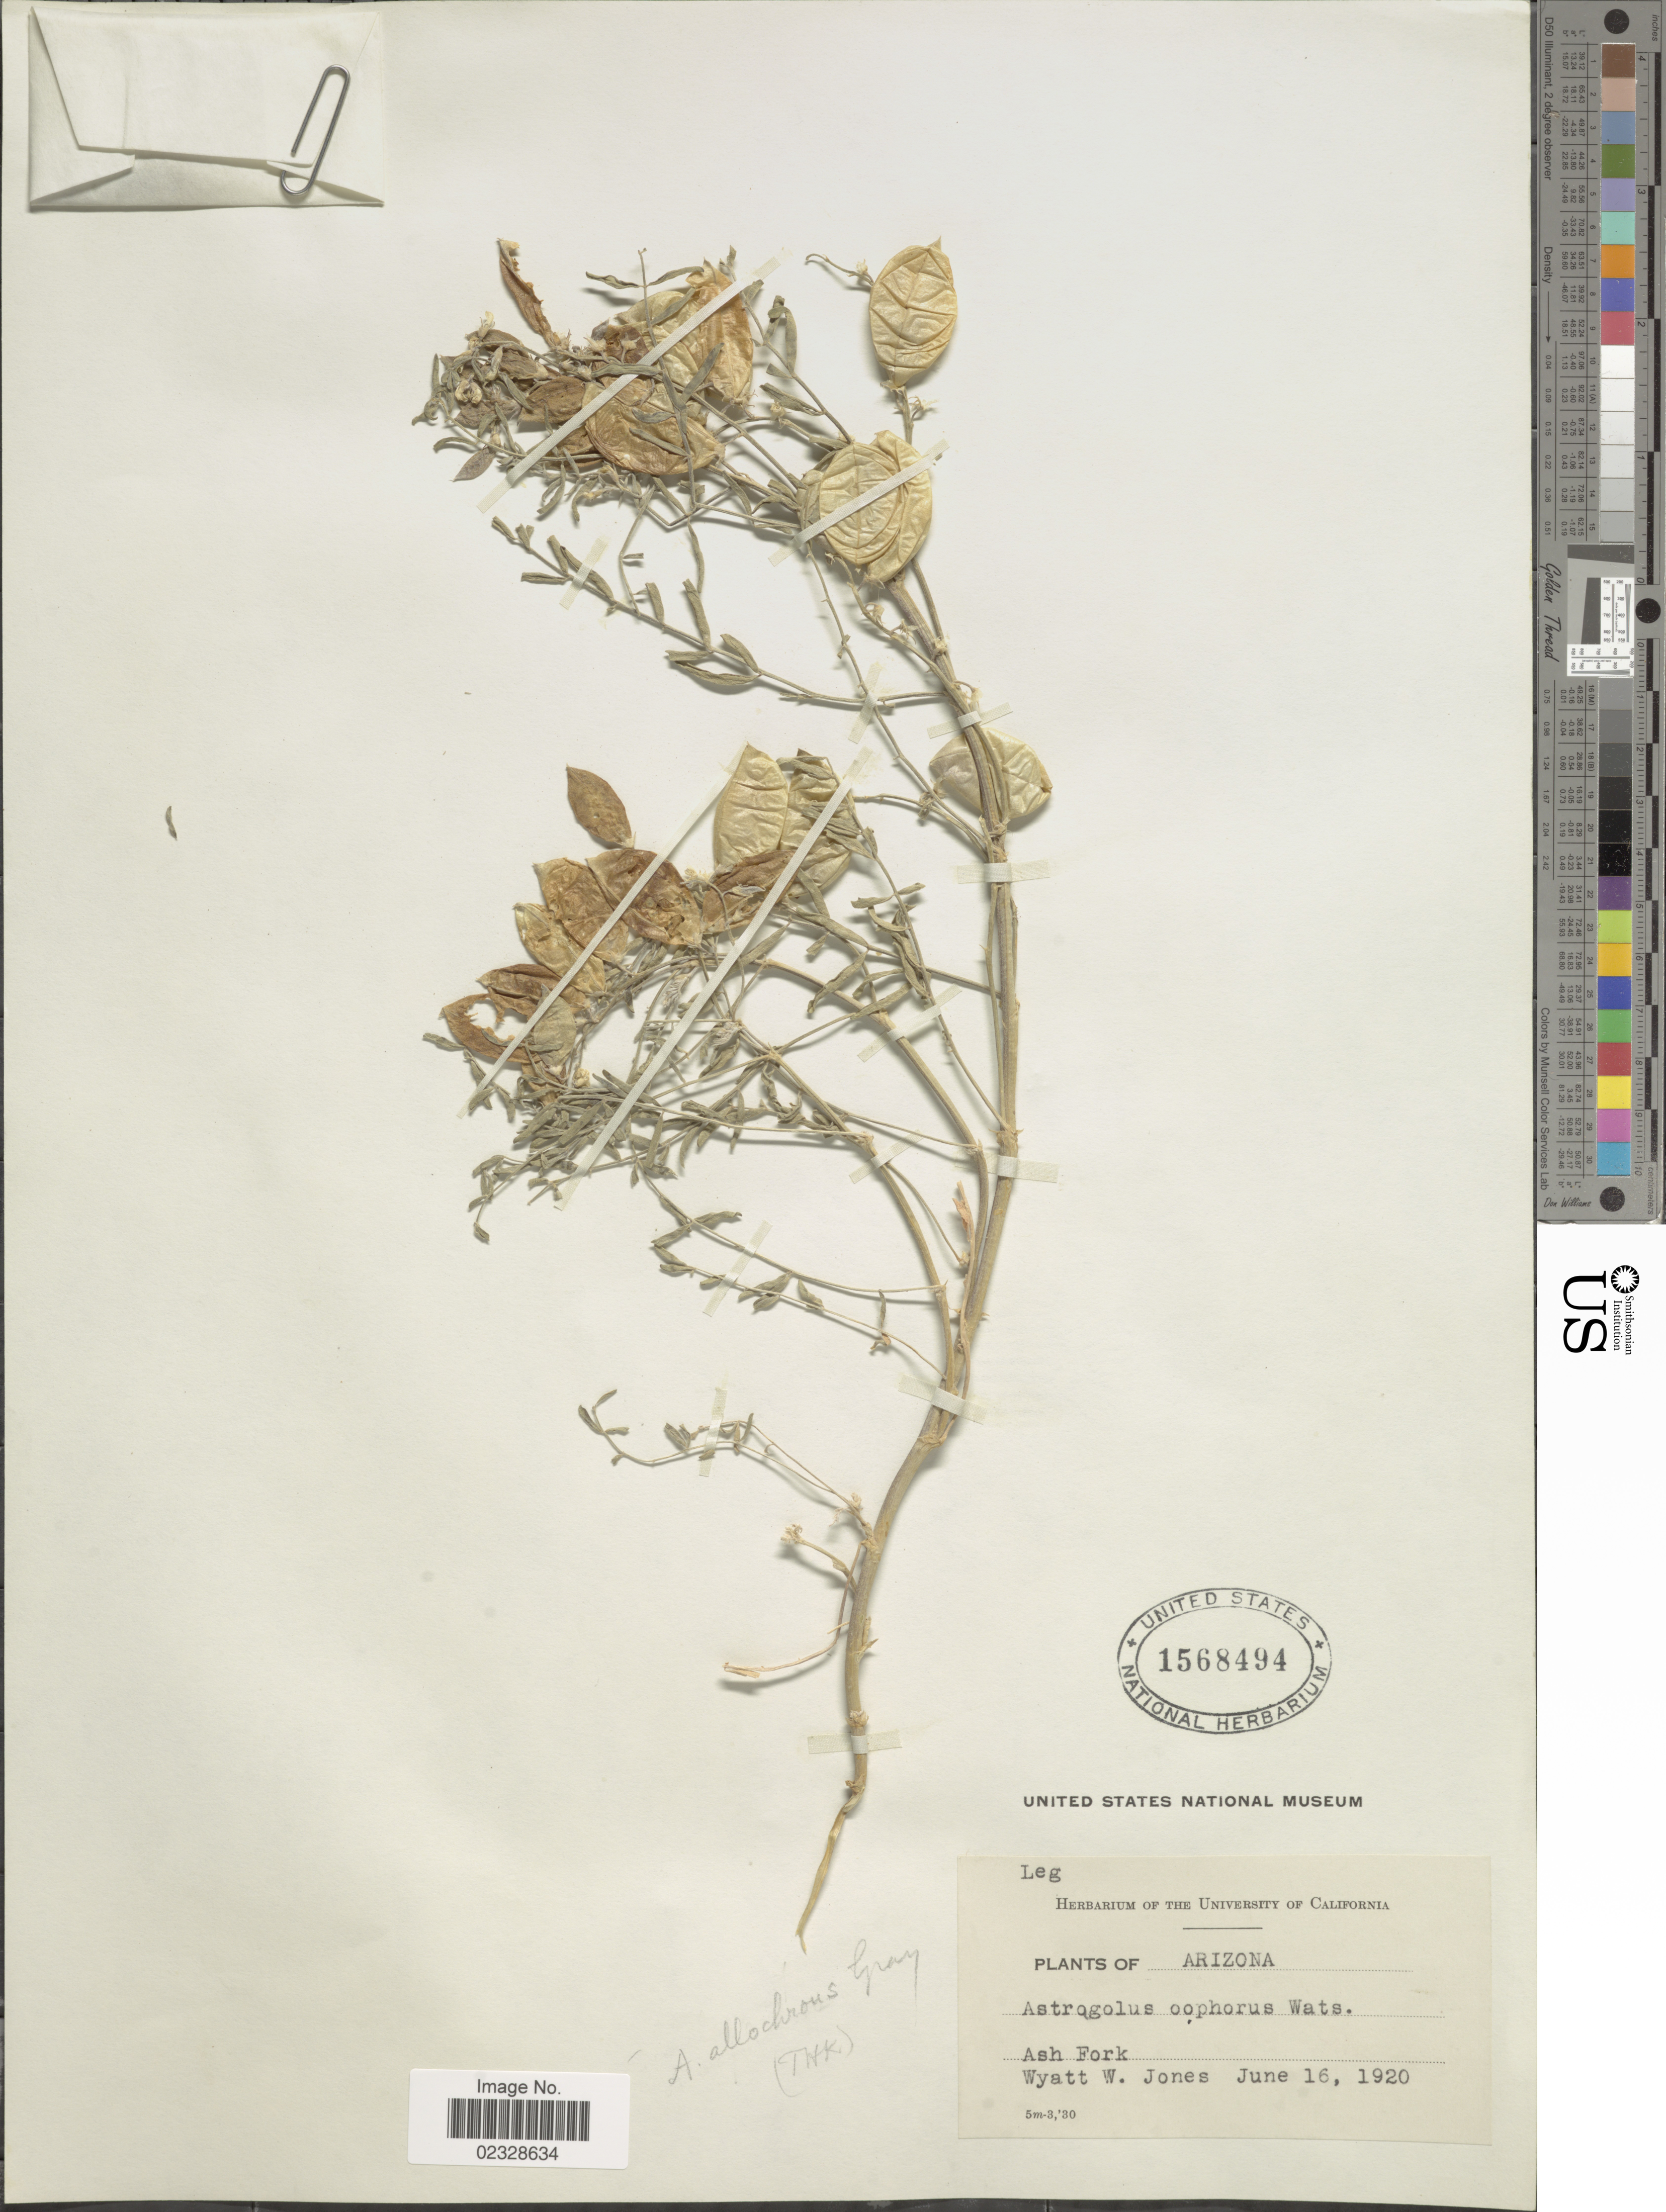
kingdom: Plantae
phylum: Tracheophyta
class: Magnoliopsida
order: Fabales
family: Fabaceae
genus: Astragalus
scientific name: Astragalus allochrous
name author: A. Gray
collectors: W. W. Jones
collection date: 1920-06-16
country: United States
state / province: Arizona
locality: Ash Fork.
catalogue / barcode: US 1568494